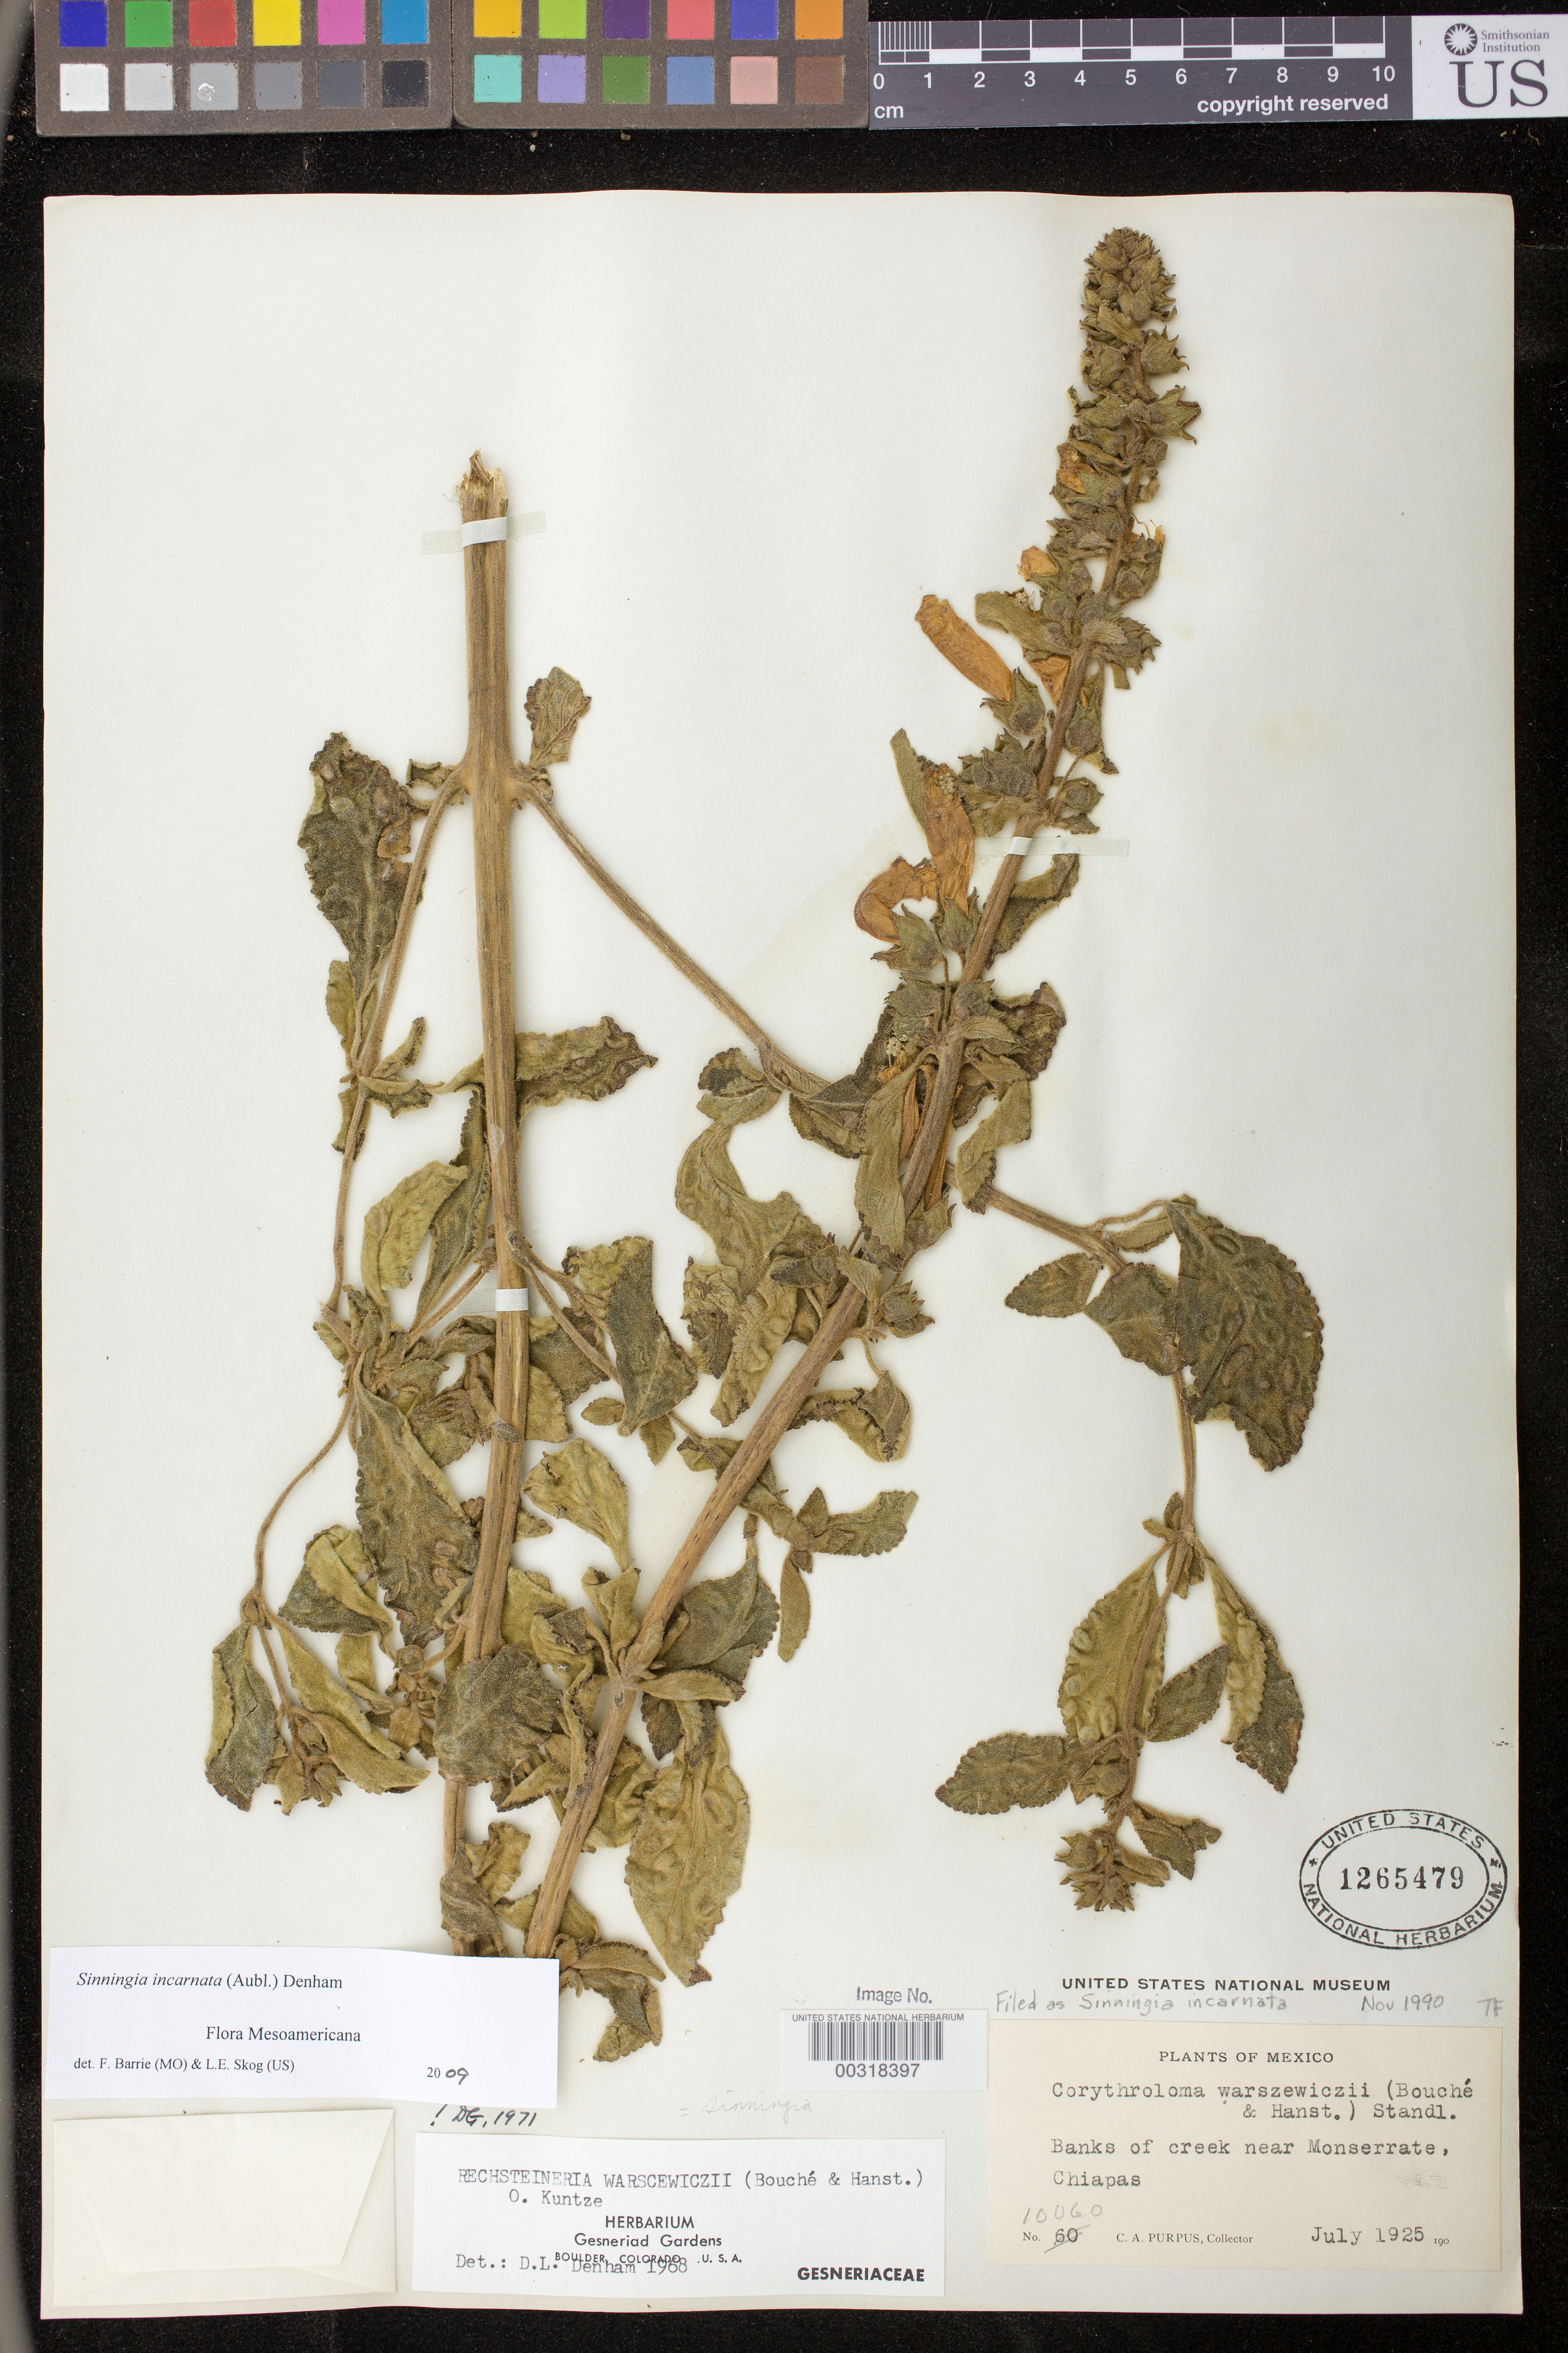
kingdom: Plantae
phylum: Tracheophyta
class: Magnoliopsida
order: Lamiales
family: Gesneriaceae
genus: Sinningia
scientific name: Sinningia incarnata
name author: (Aubl.) D.L. Denham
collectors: C. A. Purpus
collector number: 10060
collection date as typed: Jul 1925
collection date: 1925-07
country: Mexico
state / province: Chiapas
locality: Near Monserrate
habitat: Banks of creek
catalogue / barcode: US 1265479